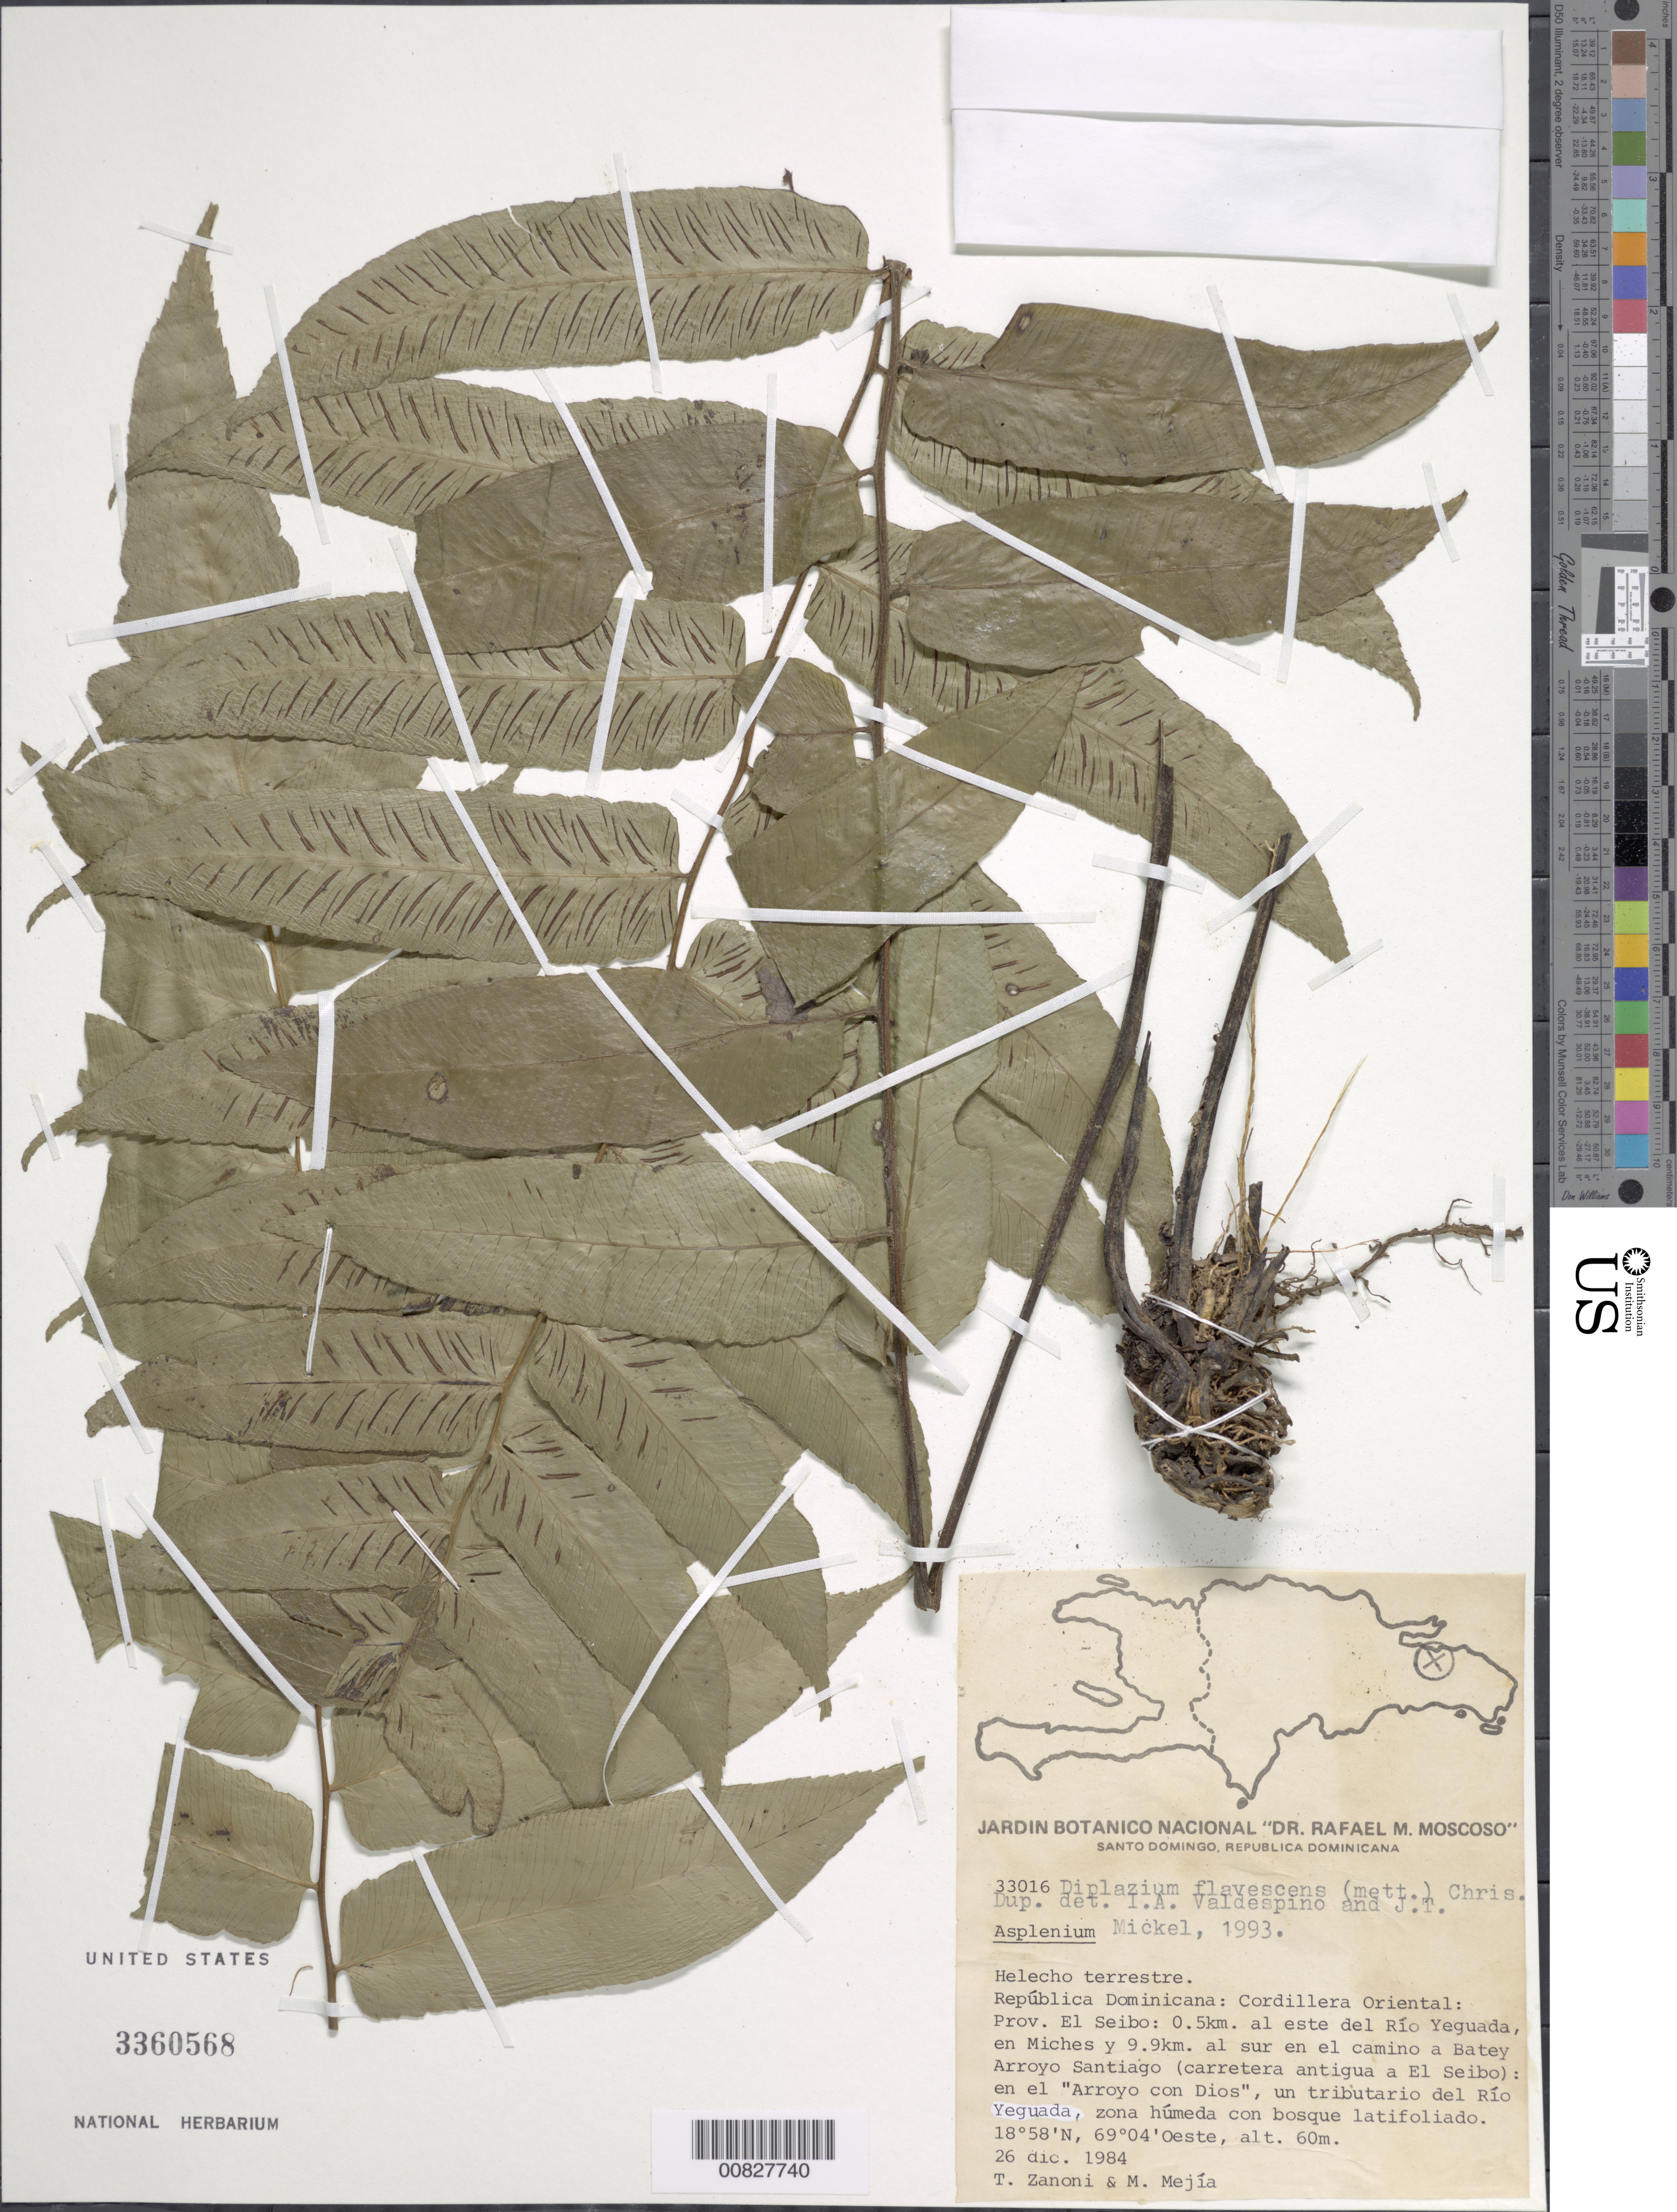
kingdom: Plantae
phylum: Tracheophyta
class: Polypodiopsida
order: Polypodiales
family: Athyriaceae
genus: Diplazium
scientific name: Diplazium flavescens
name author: (Mett.) Christ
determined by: Valdespino, I. A.; Mickel, J. T.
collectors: T. A. Zanoni & M. Mejia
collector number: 33016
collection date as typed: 26 Dec 1984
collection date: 1984-12-26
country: Dominican Republic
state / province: El Seibo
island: Hispaniola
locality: Cordillera Oriental; 0.5 km E del Río Yeguada, en Miches y 9.9 km s camino a Batey Arroyo Santiago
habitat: Zona humeda con bosque latifoliado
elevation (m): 60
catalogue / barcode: US 3360568